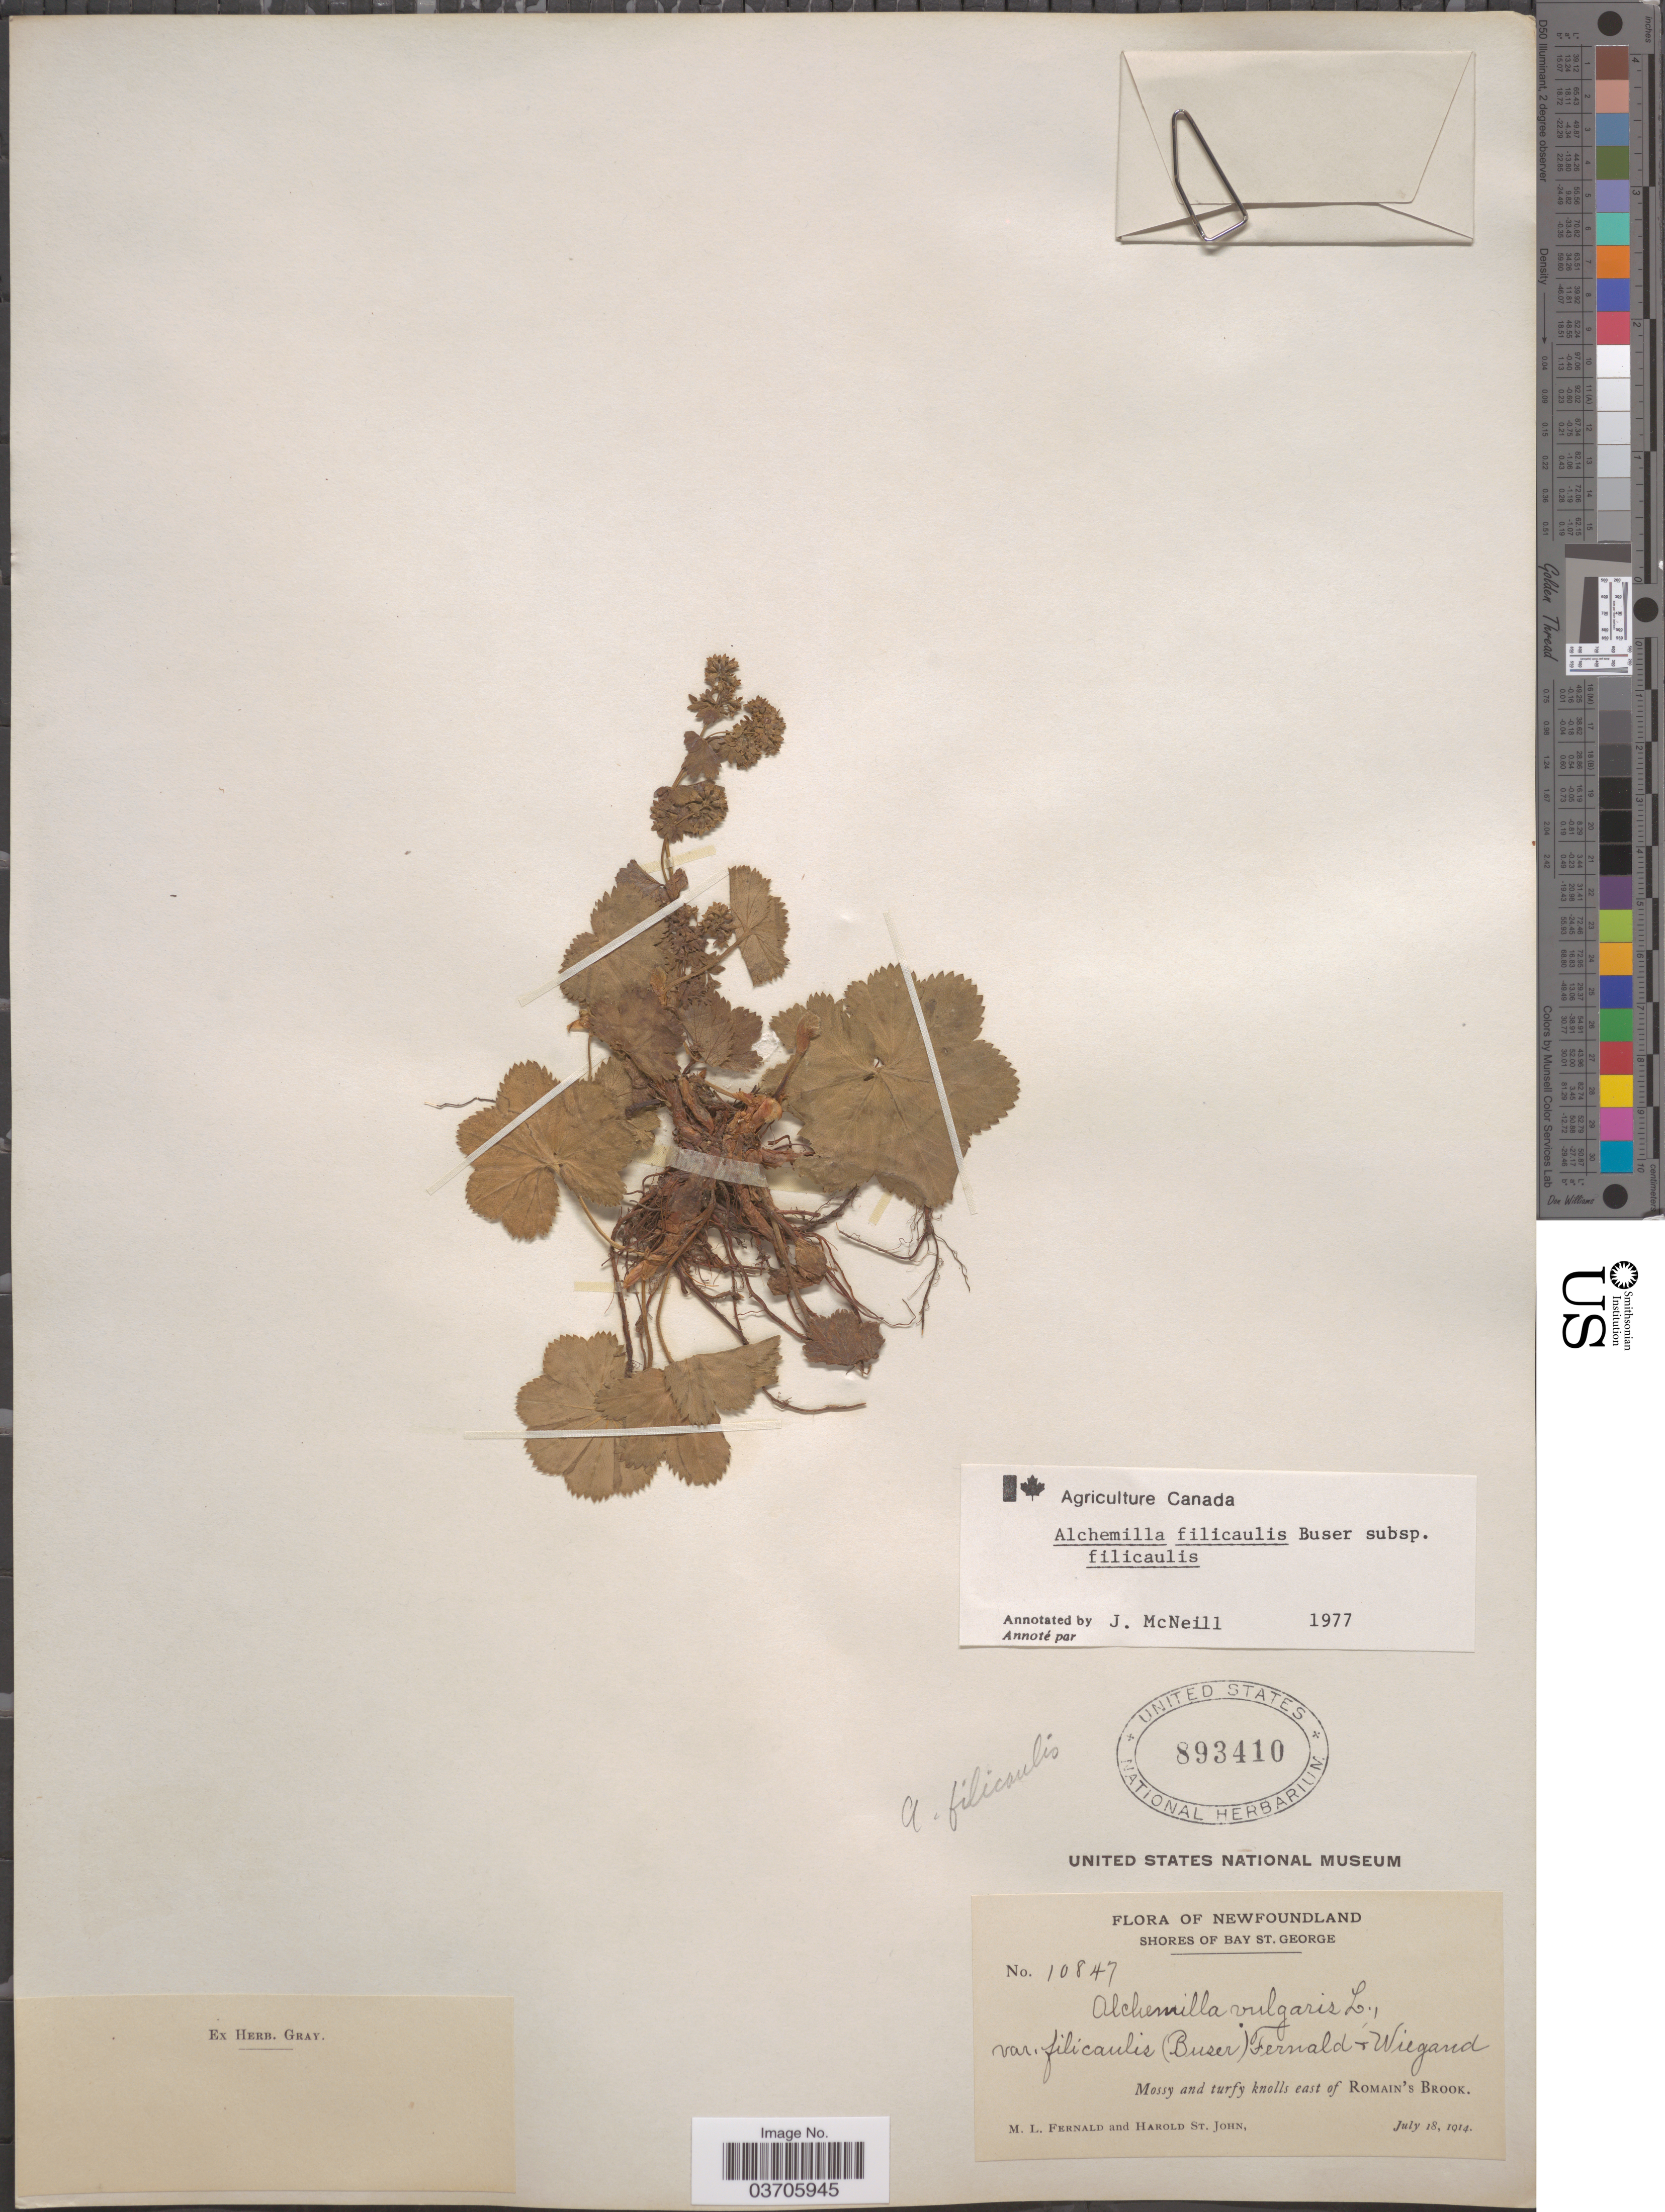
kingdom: Plantae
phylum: Tracheophyta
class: Magnoliopsida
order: Rosales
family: Rosaceae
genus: Alchemilla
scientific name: Alchemilla filicaulis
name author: Buser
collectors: M. L. Fernald & H. St. John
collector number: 10847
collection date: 1914-07-18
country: Canada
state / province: Newfoundland and Labrador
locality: Shores of Bay St. George. East of Romain's Brook.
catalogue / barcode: US 893410